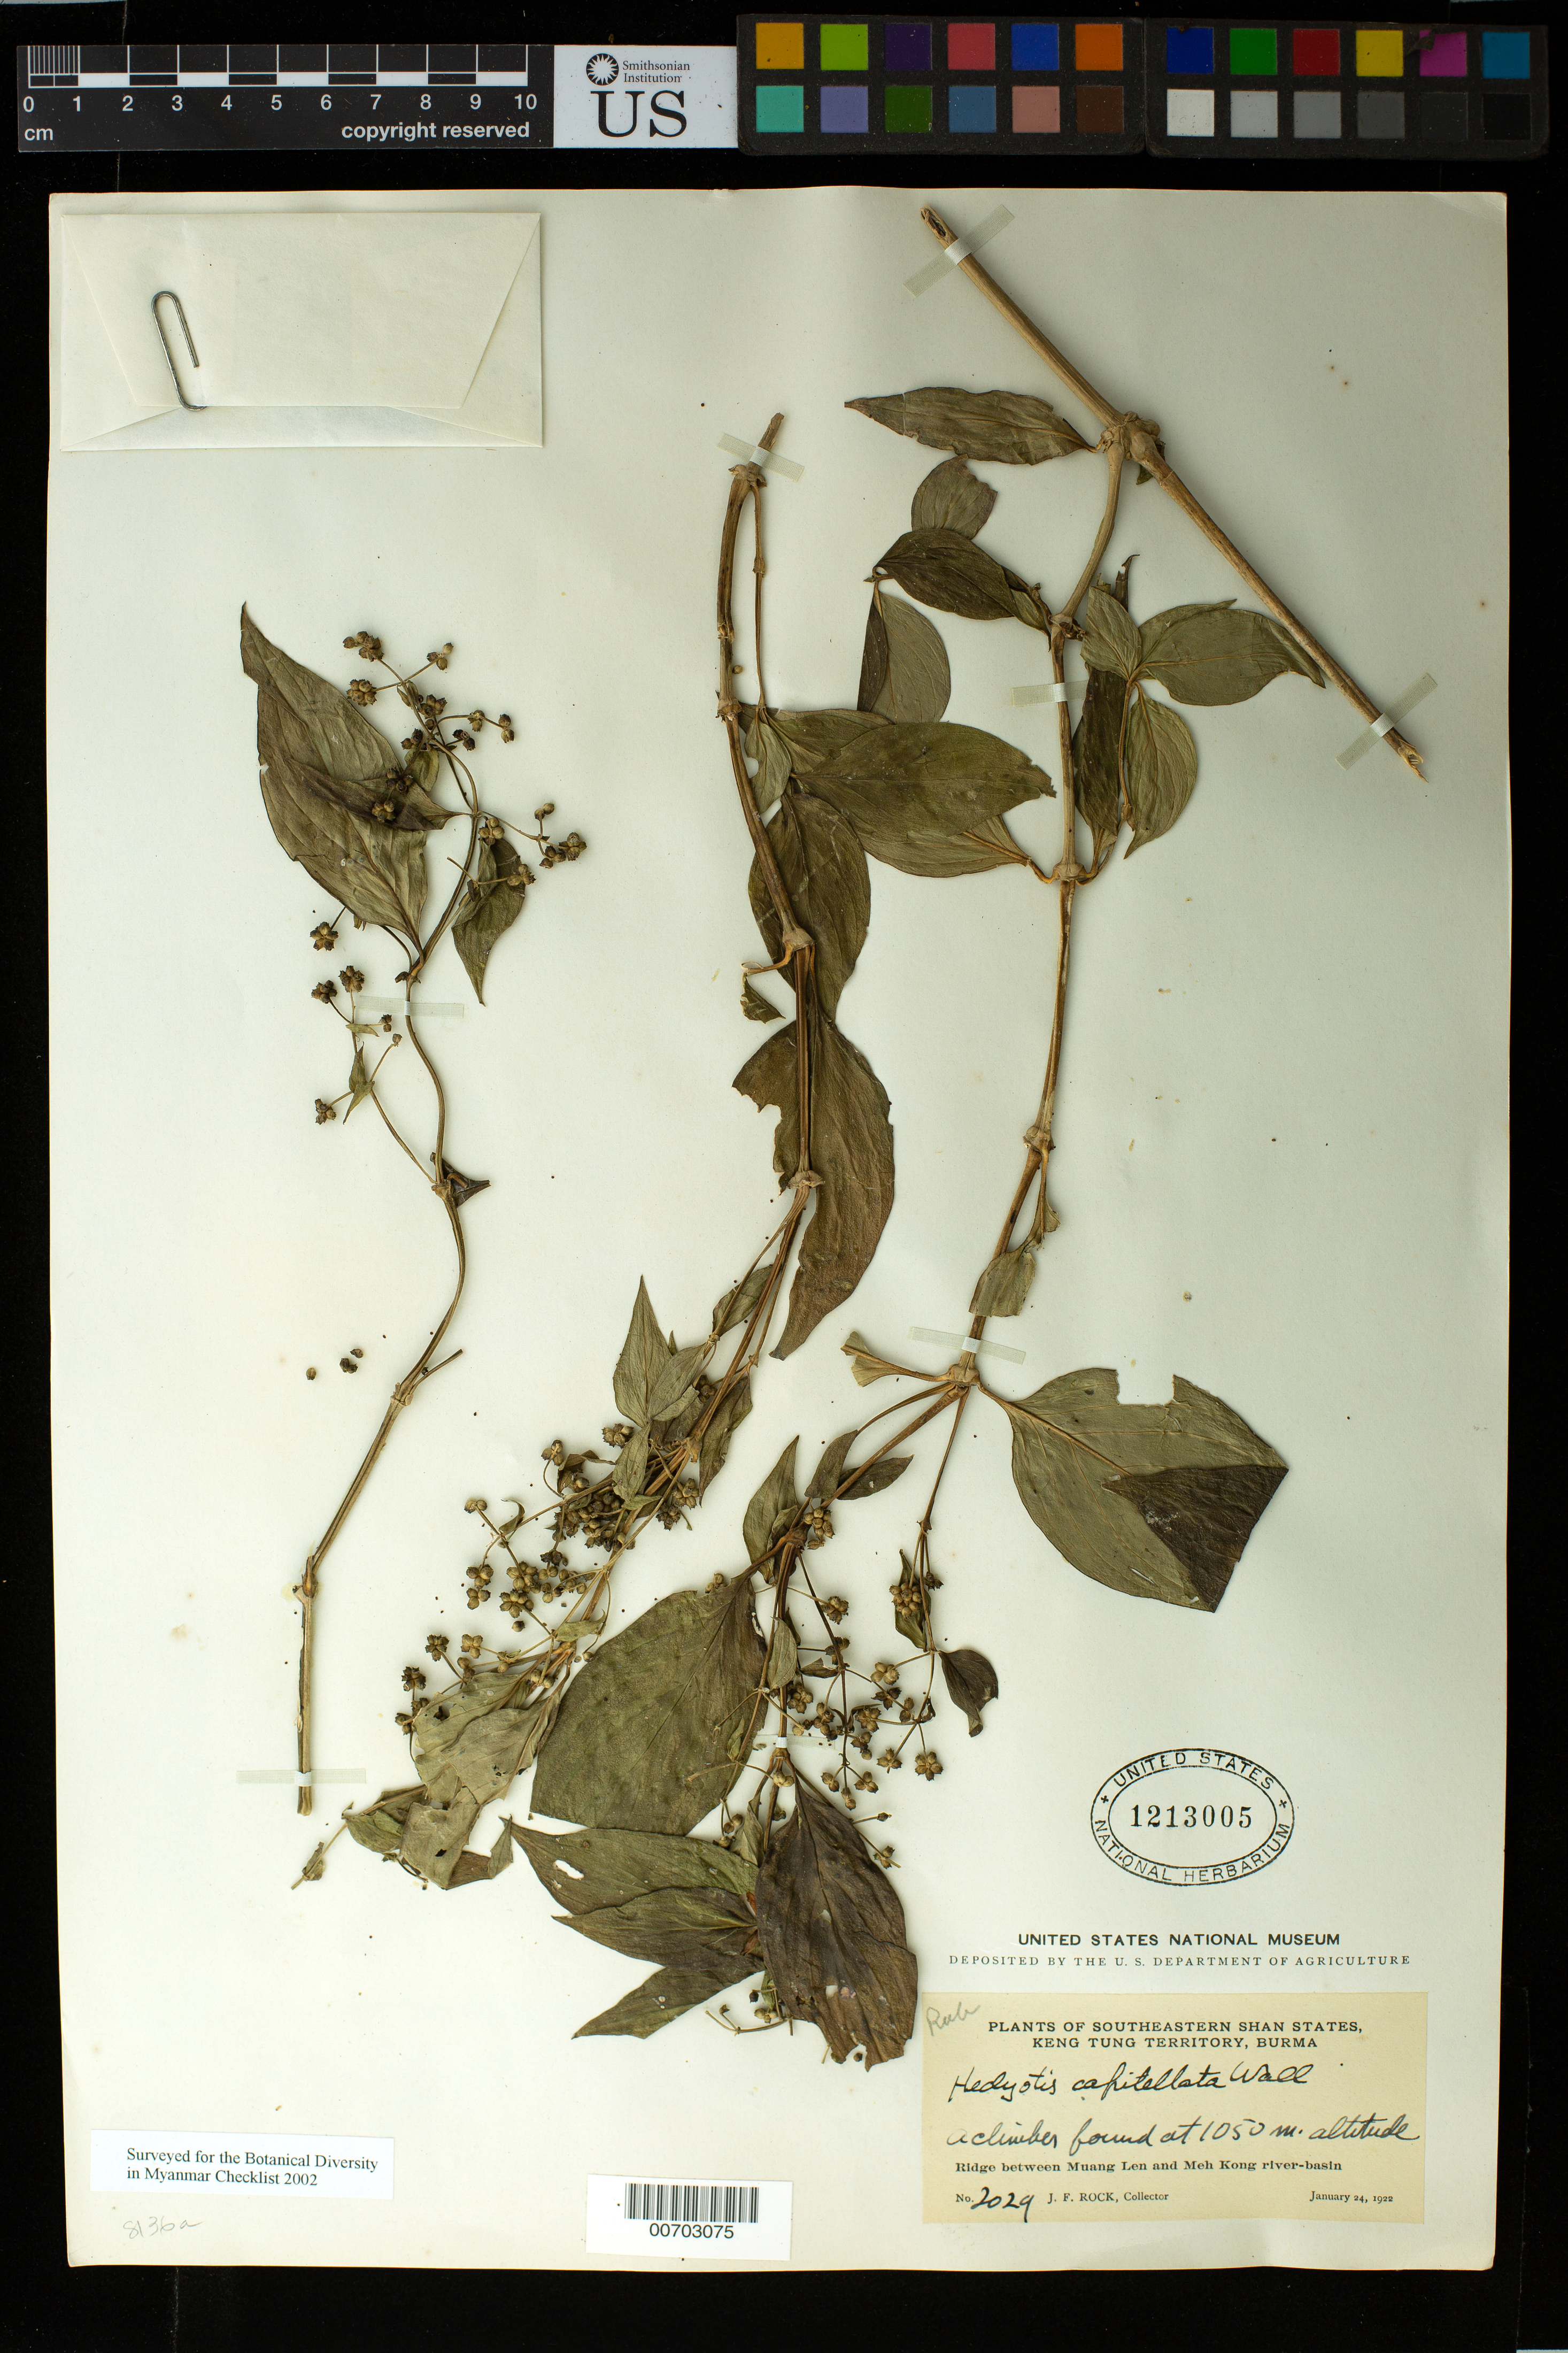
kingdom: Plantae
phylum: Tracheophyta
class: Magnoliopsida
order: Gentianales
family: Rubiaceae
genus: Hedyotis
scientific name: Hedyotis capitellata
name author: Wall.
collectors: J. F. Rock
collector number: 2029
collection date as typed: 24 Jan 1922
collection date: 1922-01-24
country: Myanmar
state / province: Shan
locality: Southeastern Shan States, Keng Tung Terr., betw. Muang Len and Meh Kong river basin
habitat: Ridge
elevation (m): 1050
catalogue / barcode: US 1213005